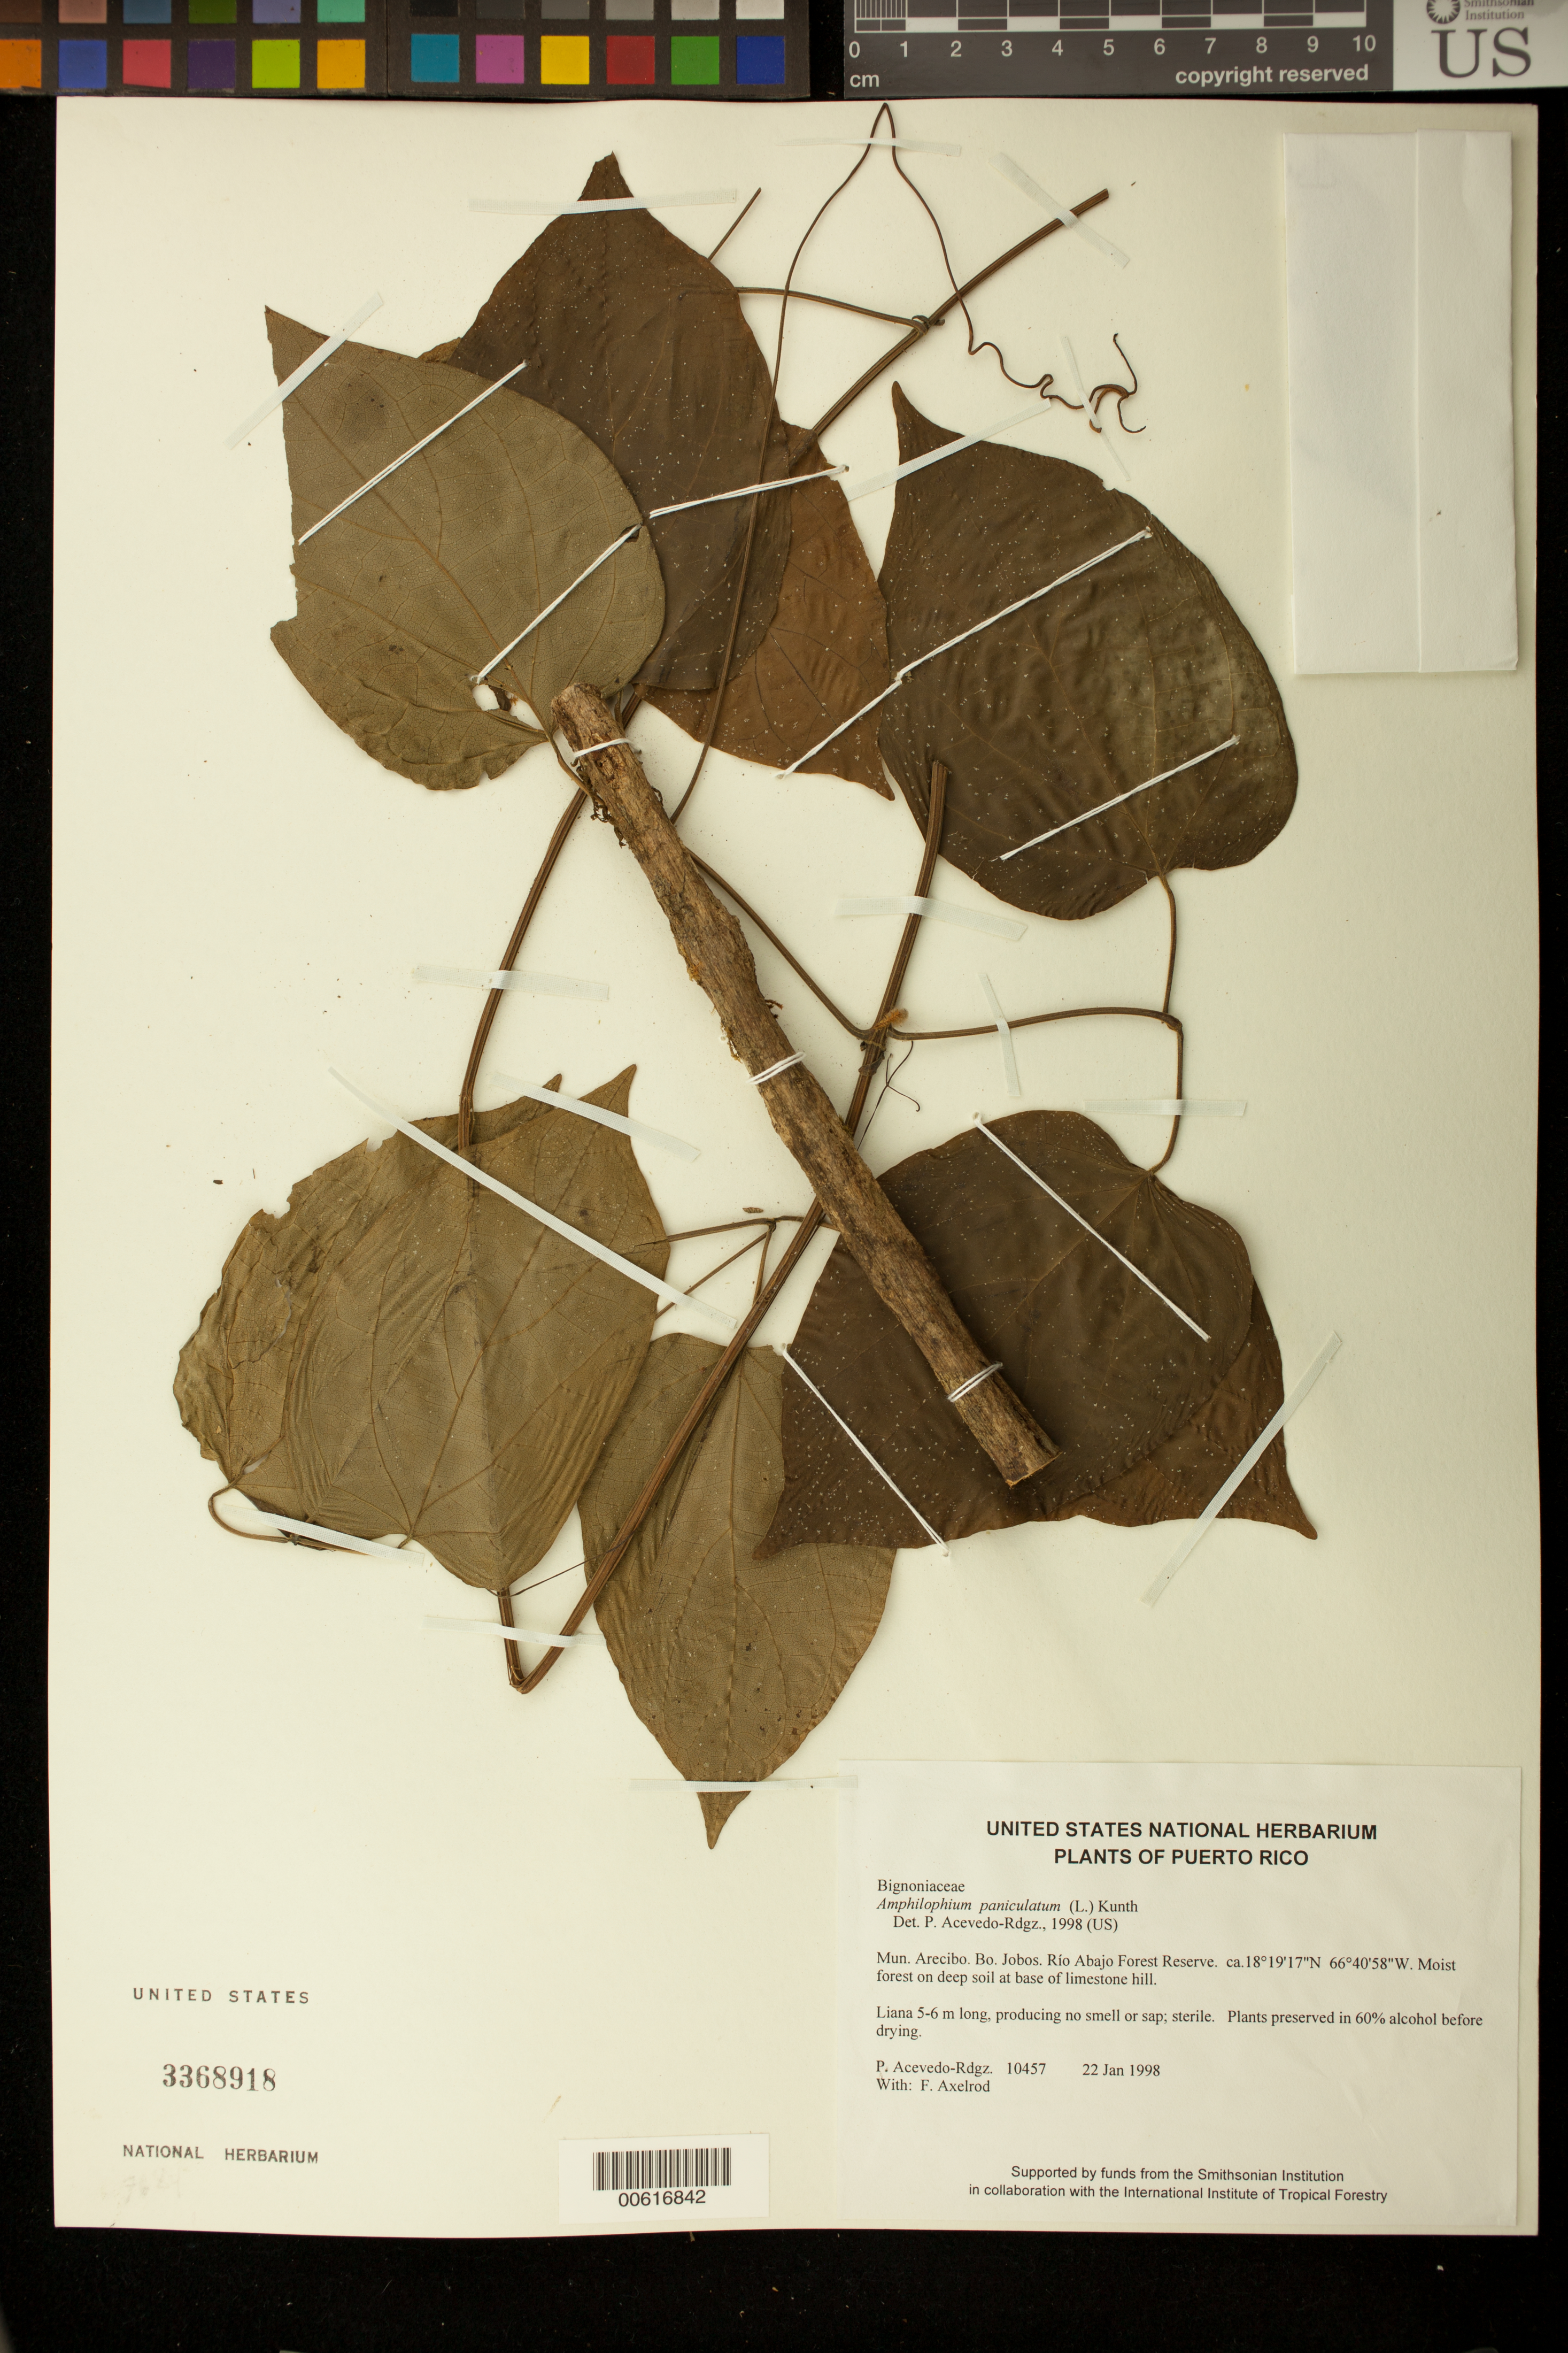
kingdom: Plantae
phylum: Tracheophyta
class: Magnoliopsida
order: Lamiales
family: Bignoniaceae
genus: Amphilophium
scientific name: Amphilophium paniculatum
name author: (L.) Kunth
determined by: Acevedo-Rodríguez, P., (BOT), Smithsonian Institution - National Museum of Natural History (UNITED STATES)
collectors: P. Acevedo-Rodr. & F. S. Axelrod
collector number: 10457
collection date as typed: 22 Jan 1998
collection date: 1998-01-22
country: Puerto Rico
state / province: Arecibo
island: Puerto Rico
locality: Arecibo; Bo. Jobos; Río Abajo Forest Reserve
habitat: Moist forest on deep soil at base of limestone hill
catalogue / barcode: US 3368918